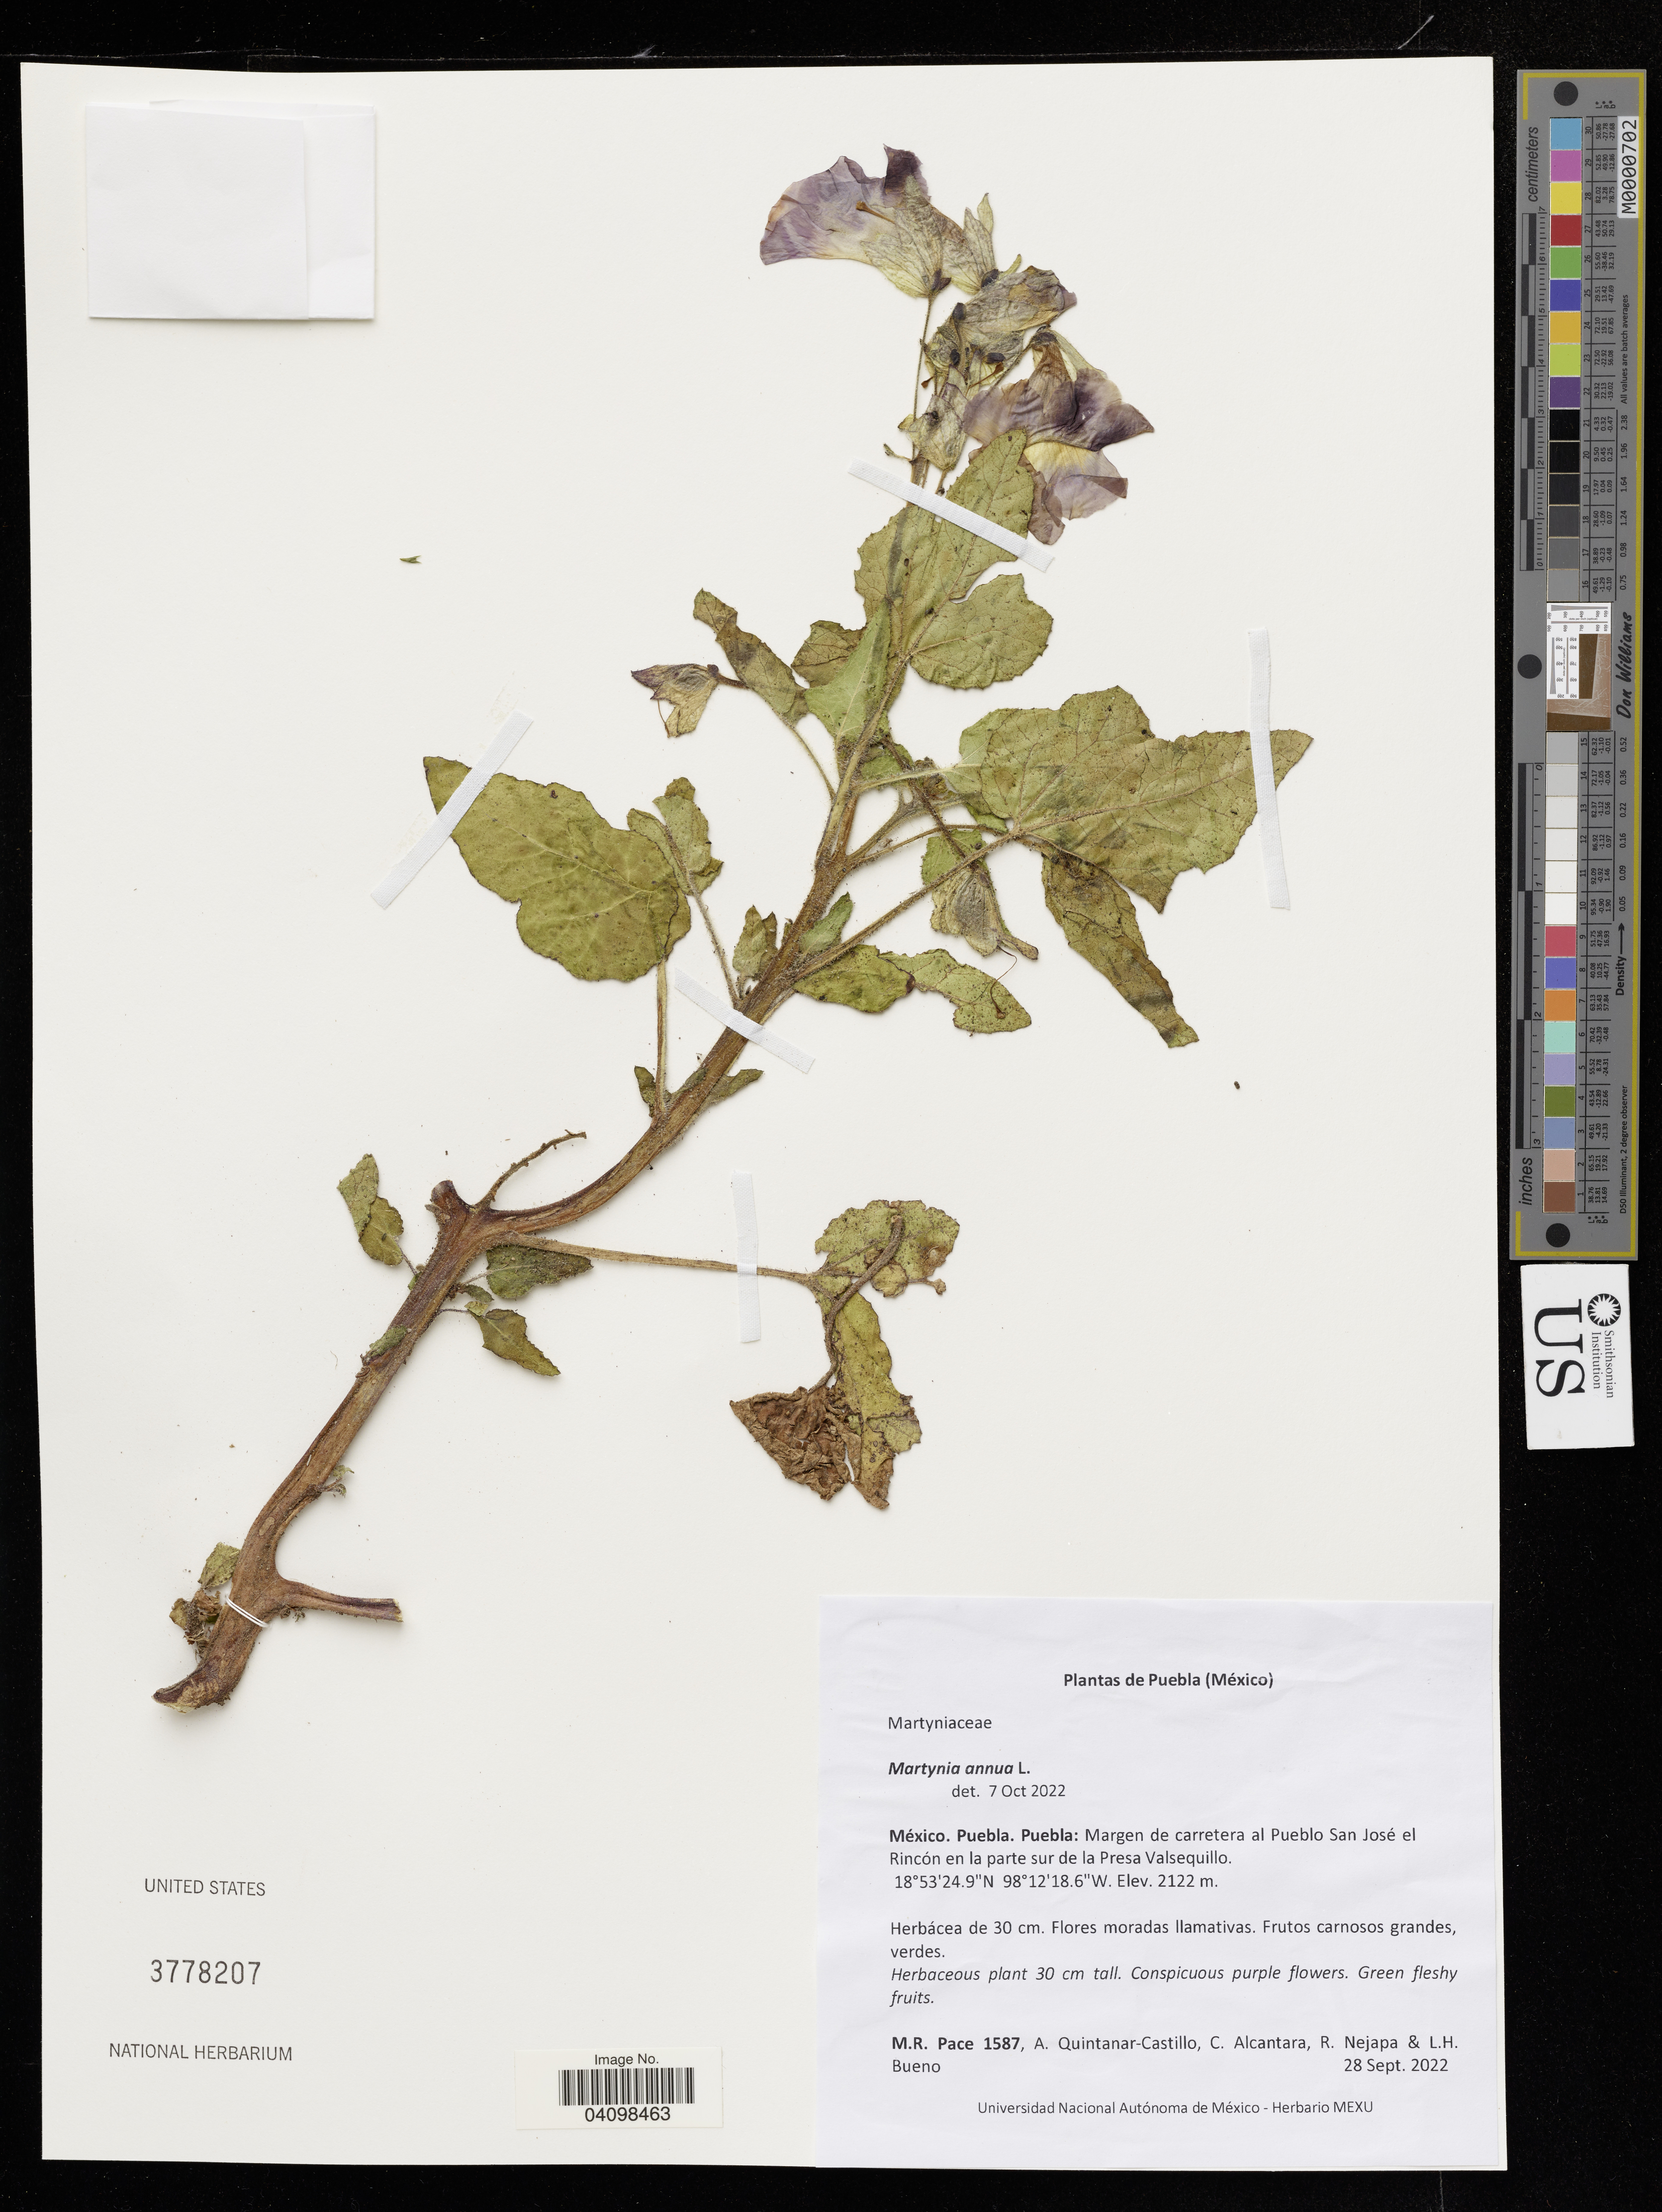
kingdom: Plantae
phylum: Tracheophyta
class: Magnoliopsida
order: Lamiales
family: Martyniaceae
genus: Martynia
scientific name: Martynia annua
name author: L.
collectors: M. Pace, A. Quintanar Castillo, C. Alcantara & R. Nejapa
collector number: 1587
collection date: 2022-09-28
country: Mexico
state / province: Puebla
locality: Margen de carretera al Pueblo San José el Rincón en la parte sur de la Presa Valsequillo.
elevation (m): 2122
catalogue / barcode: US 3778207